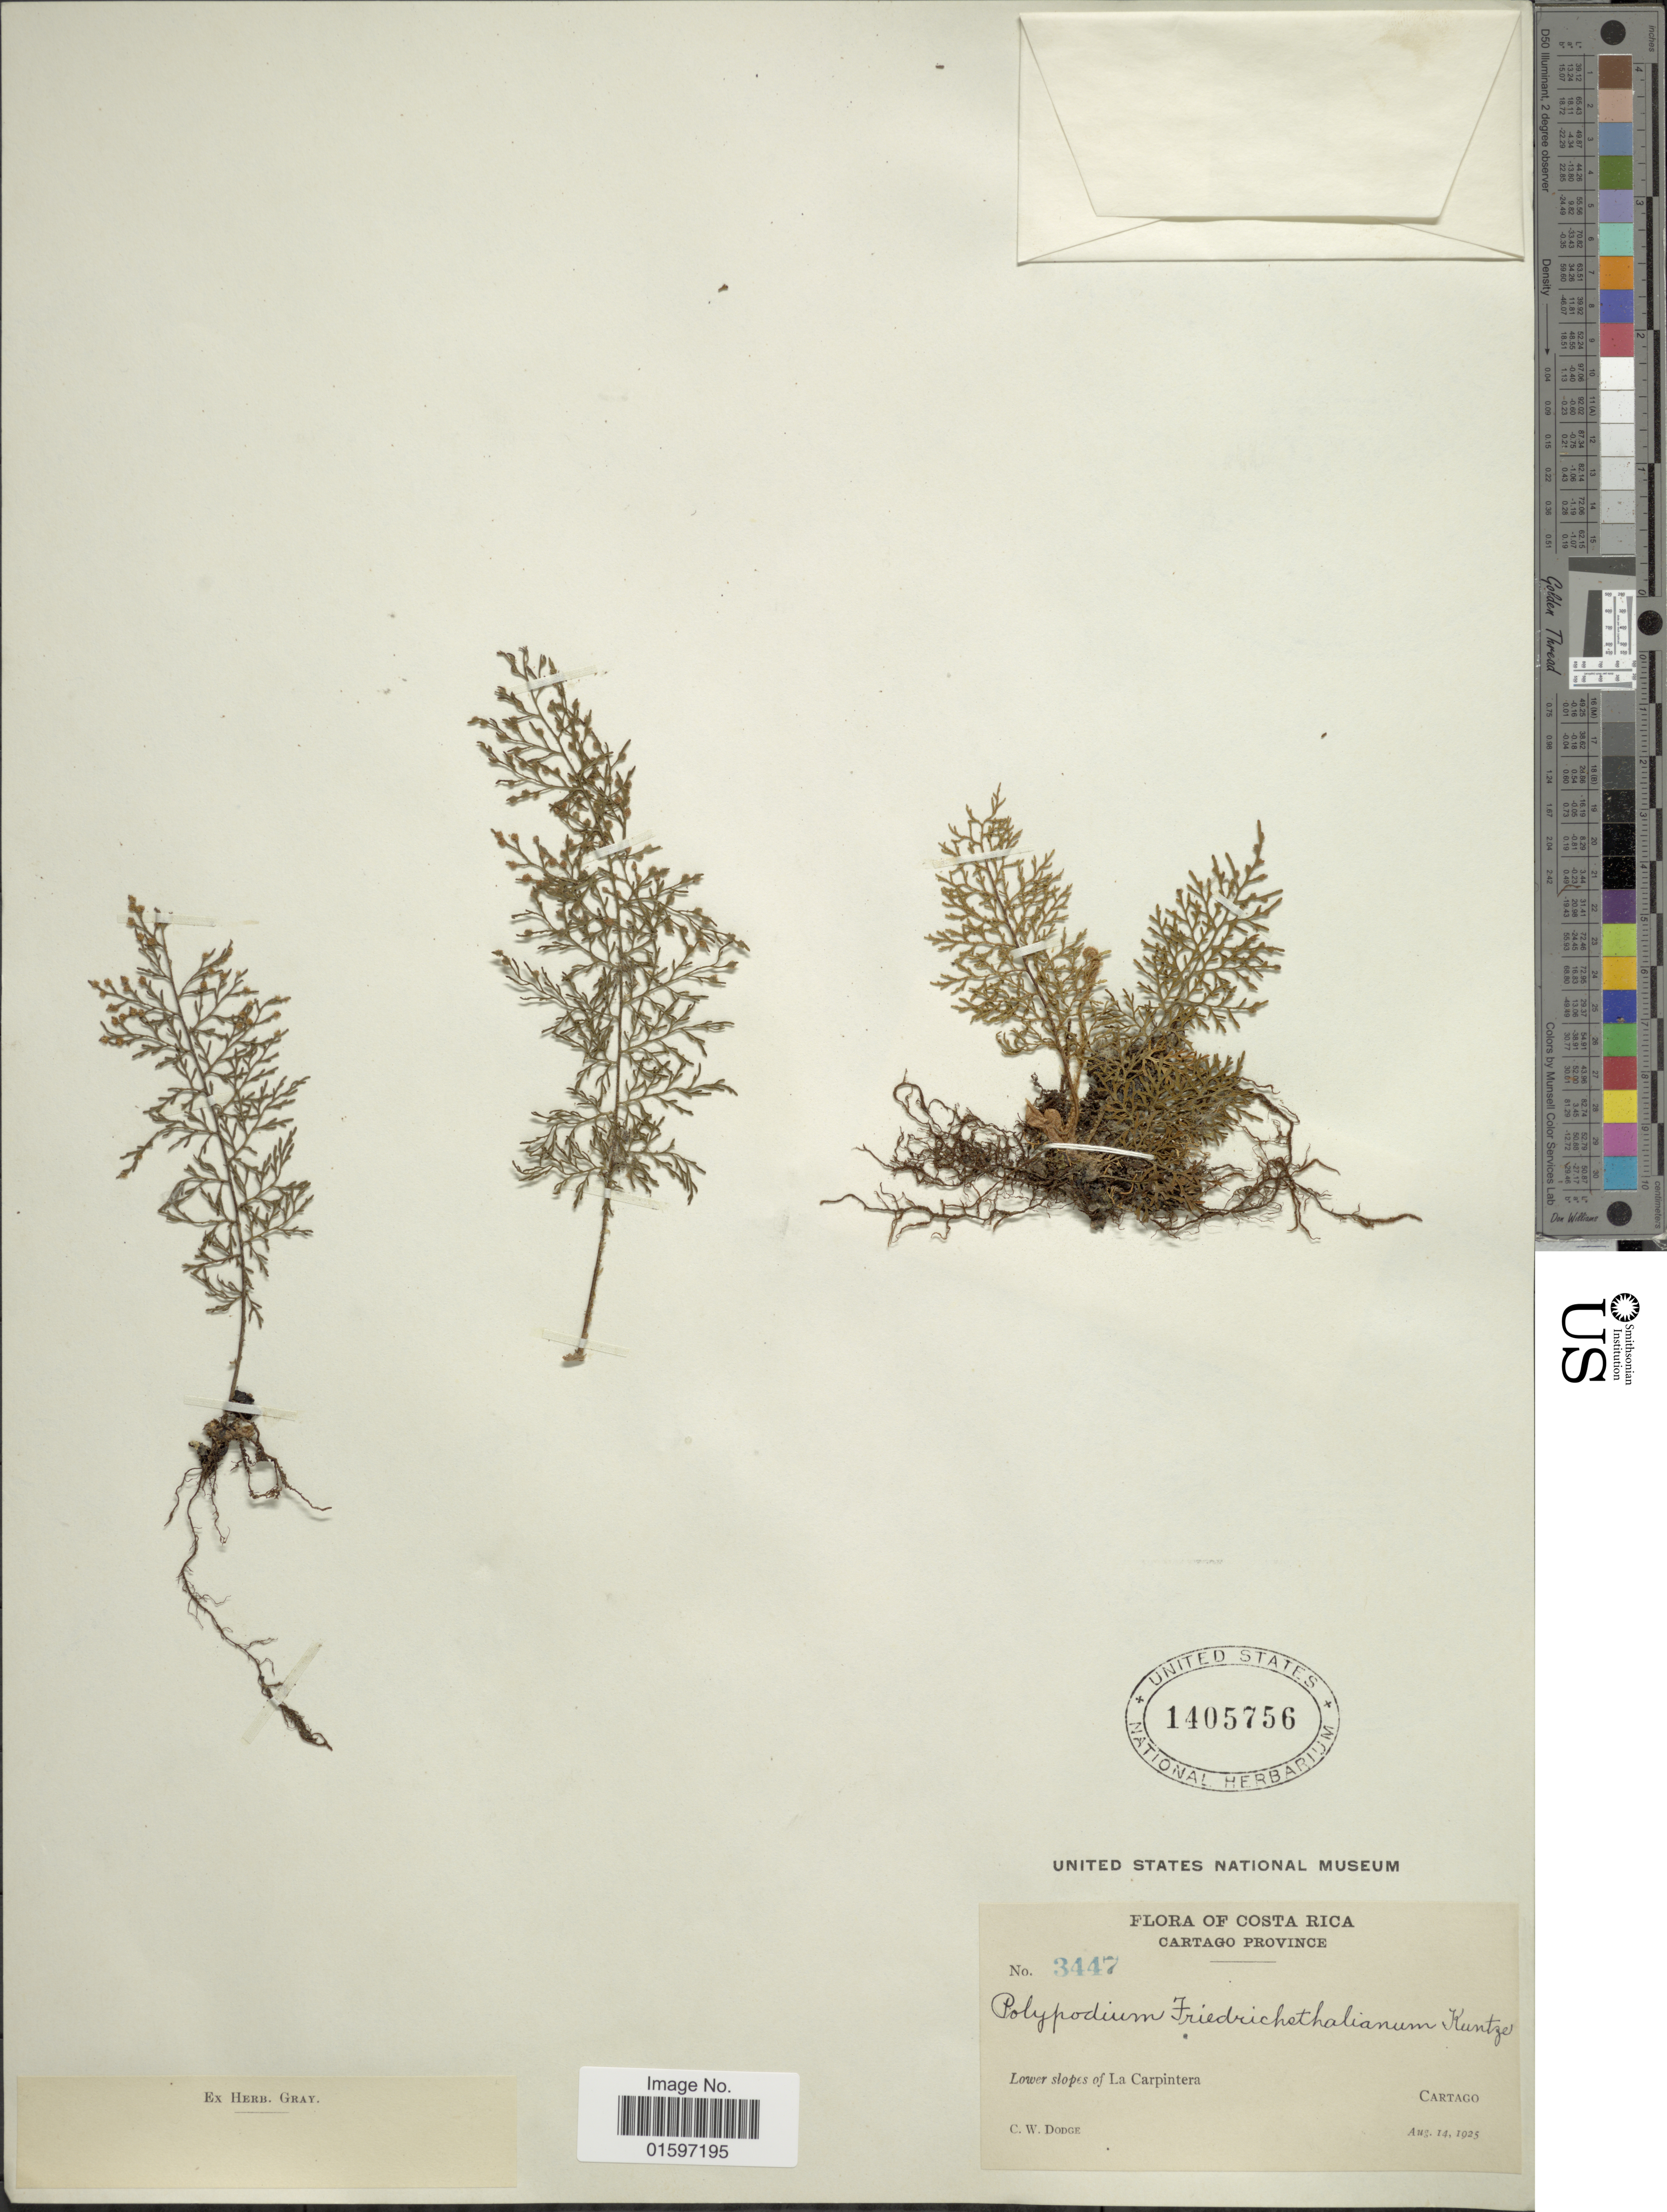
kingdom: Plantae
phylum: Tracheophyta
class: Polypodiopsida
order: Polypodiales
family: Polypodiaceae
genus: Pleopeltis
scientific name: Pleopeltis friedrichsthaliana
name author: (Kunze)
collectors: C. Dodge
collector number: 3447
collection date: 1925-08-14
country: Costa Rica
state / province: Cartago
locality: Lower slopes of La Carpintera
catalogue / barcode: US 1405756